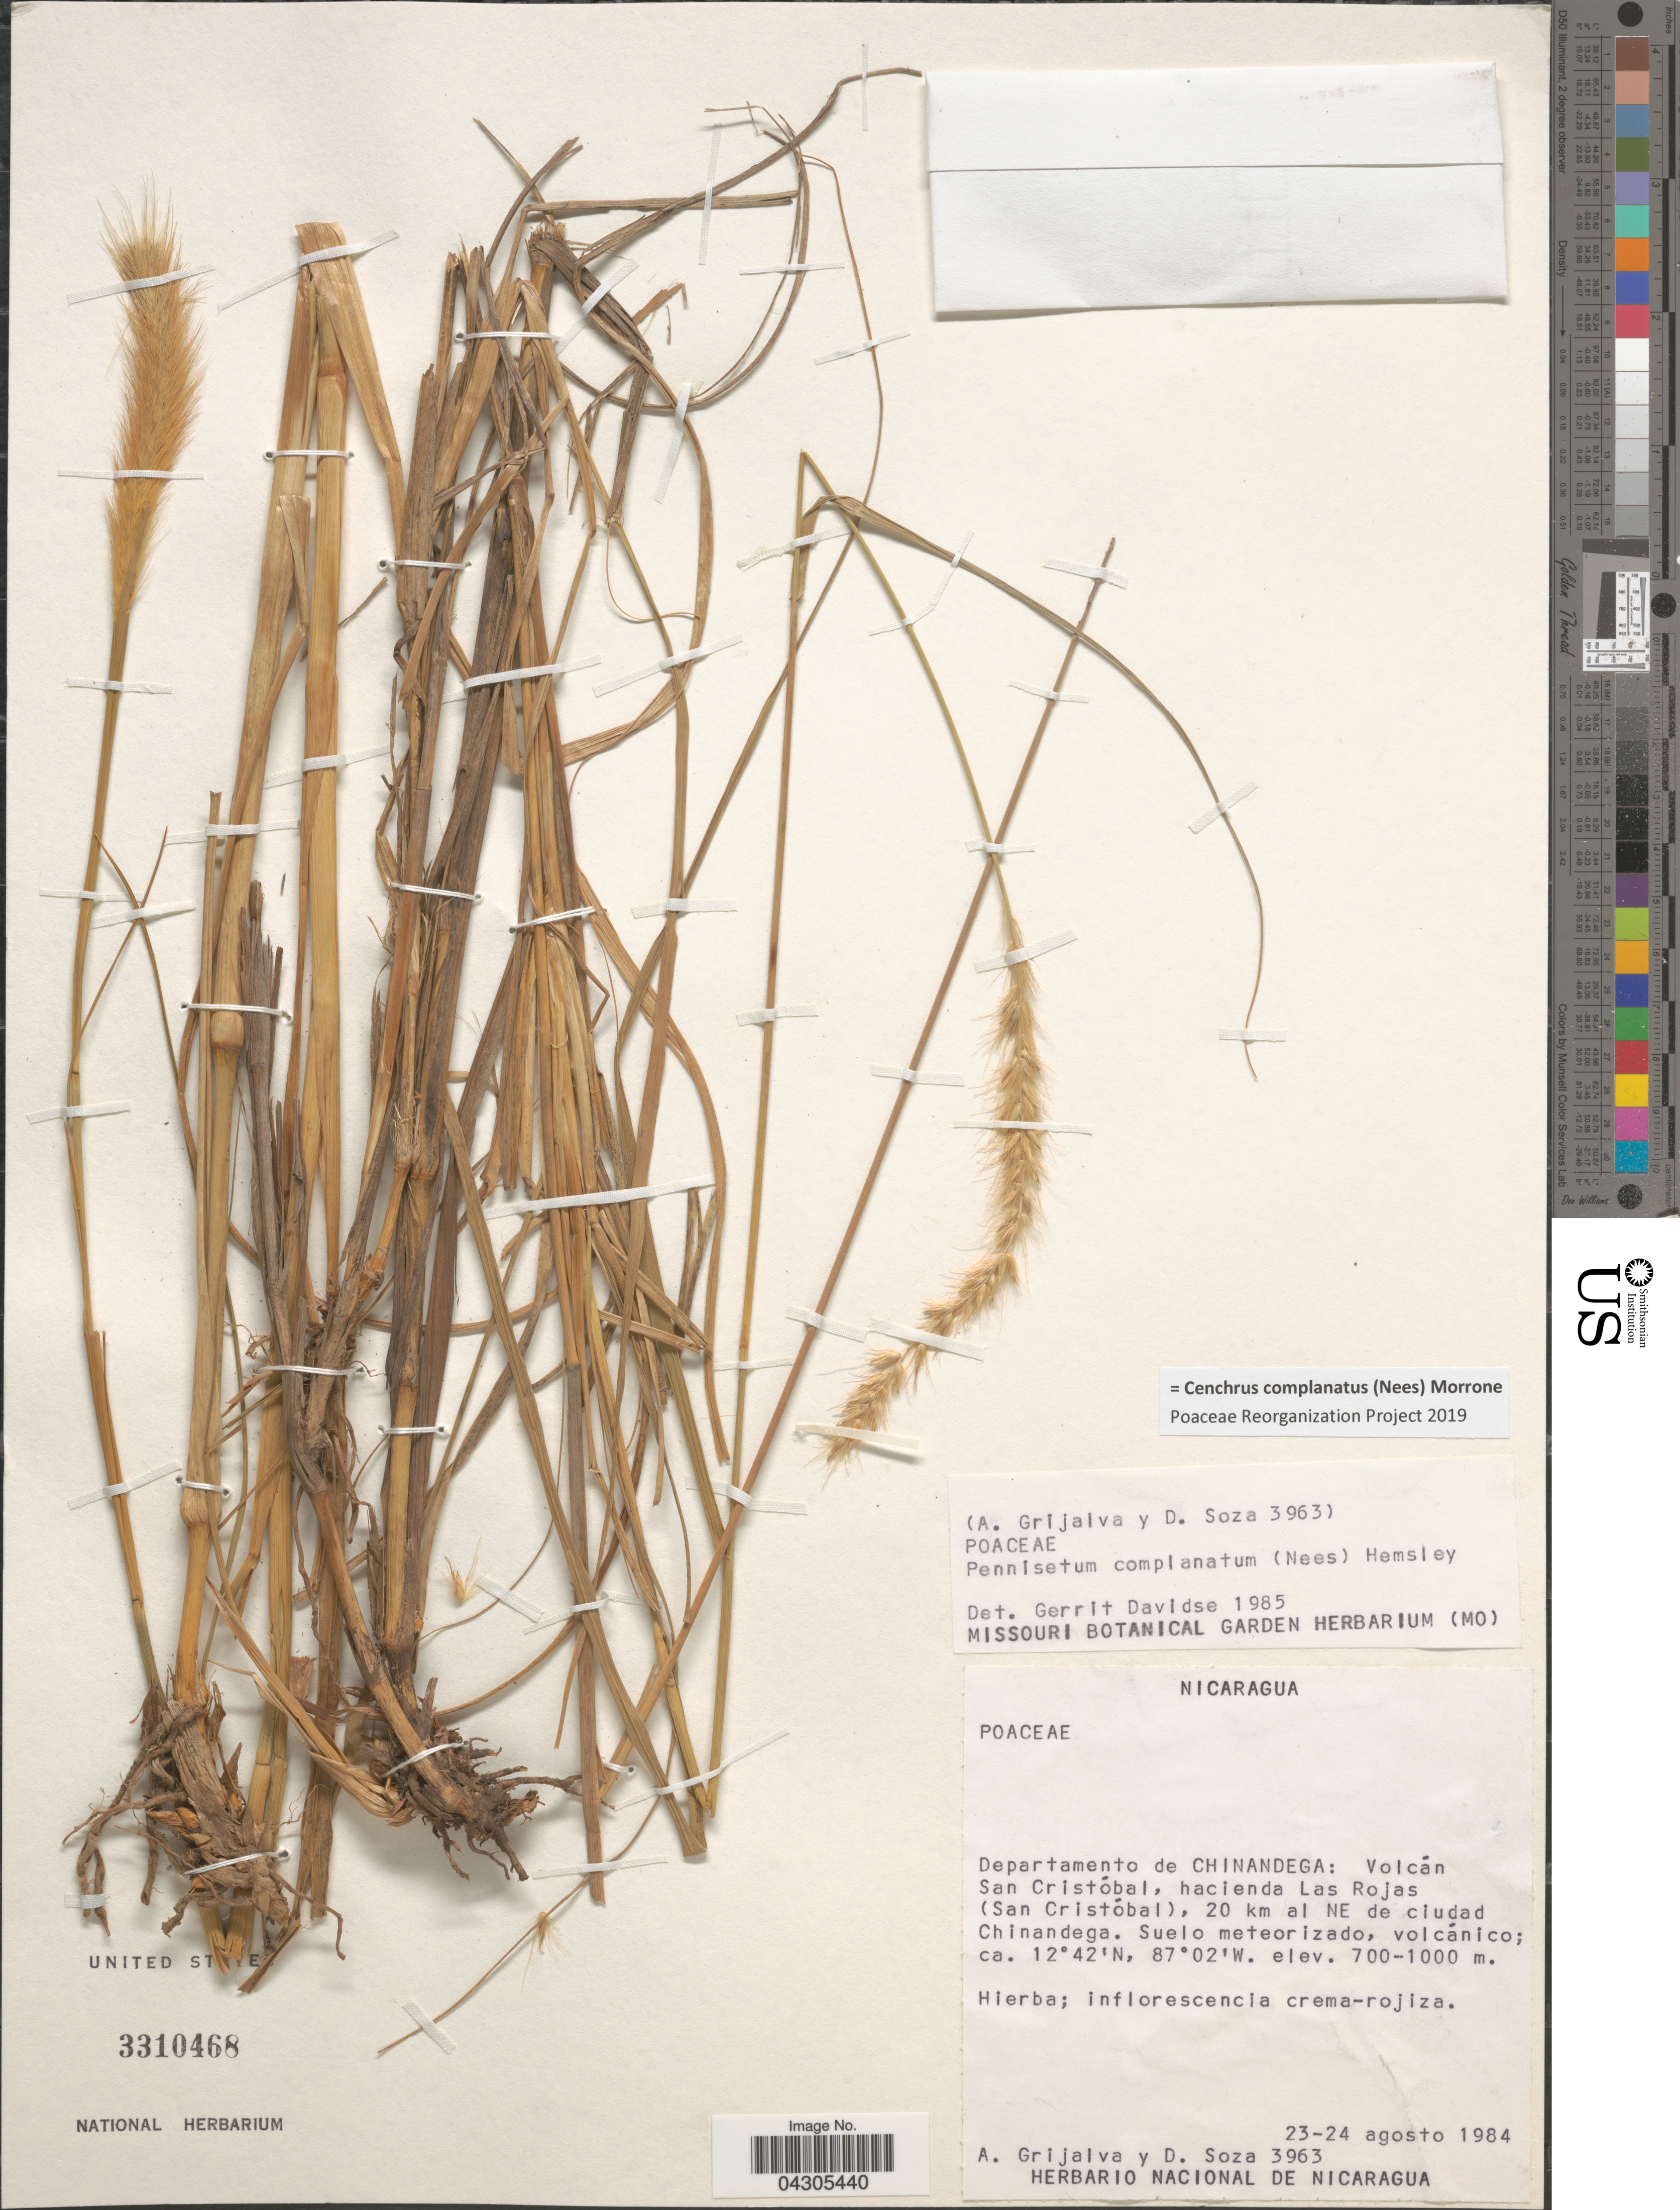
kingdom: Plantae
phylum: Tracheophyta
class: Liliopsida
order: Poales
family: Poaceae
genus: Cenchrus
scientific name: Cenchrus complanatus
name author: (Nees) Morrone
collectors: A. Grijalva & D. Soza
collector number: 3963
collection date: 1984-08-23/1984-08-24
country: Nicaragua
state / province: Chinandega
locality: Departamento de Chinandega: Volcán San Cristóbal, hacienda Las Rojas (San Cristóbal), 20 km al NE de ciudad Chinandega.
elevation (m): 700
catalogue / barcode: US 3310468